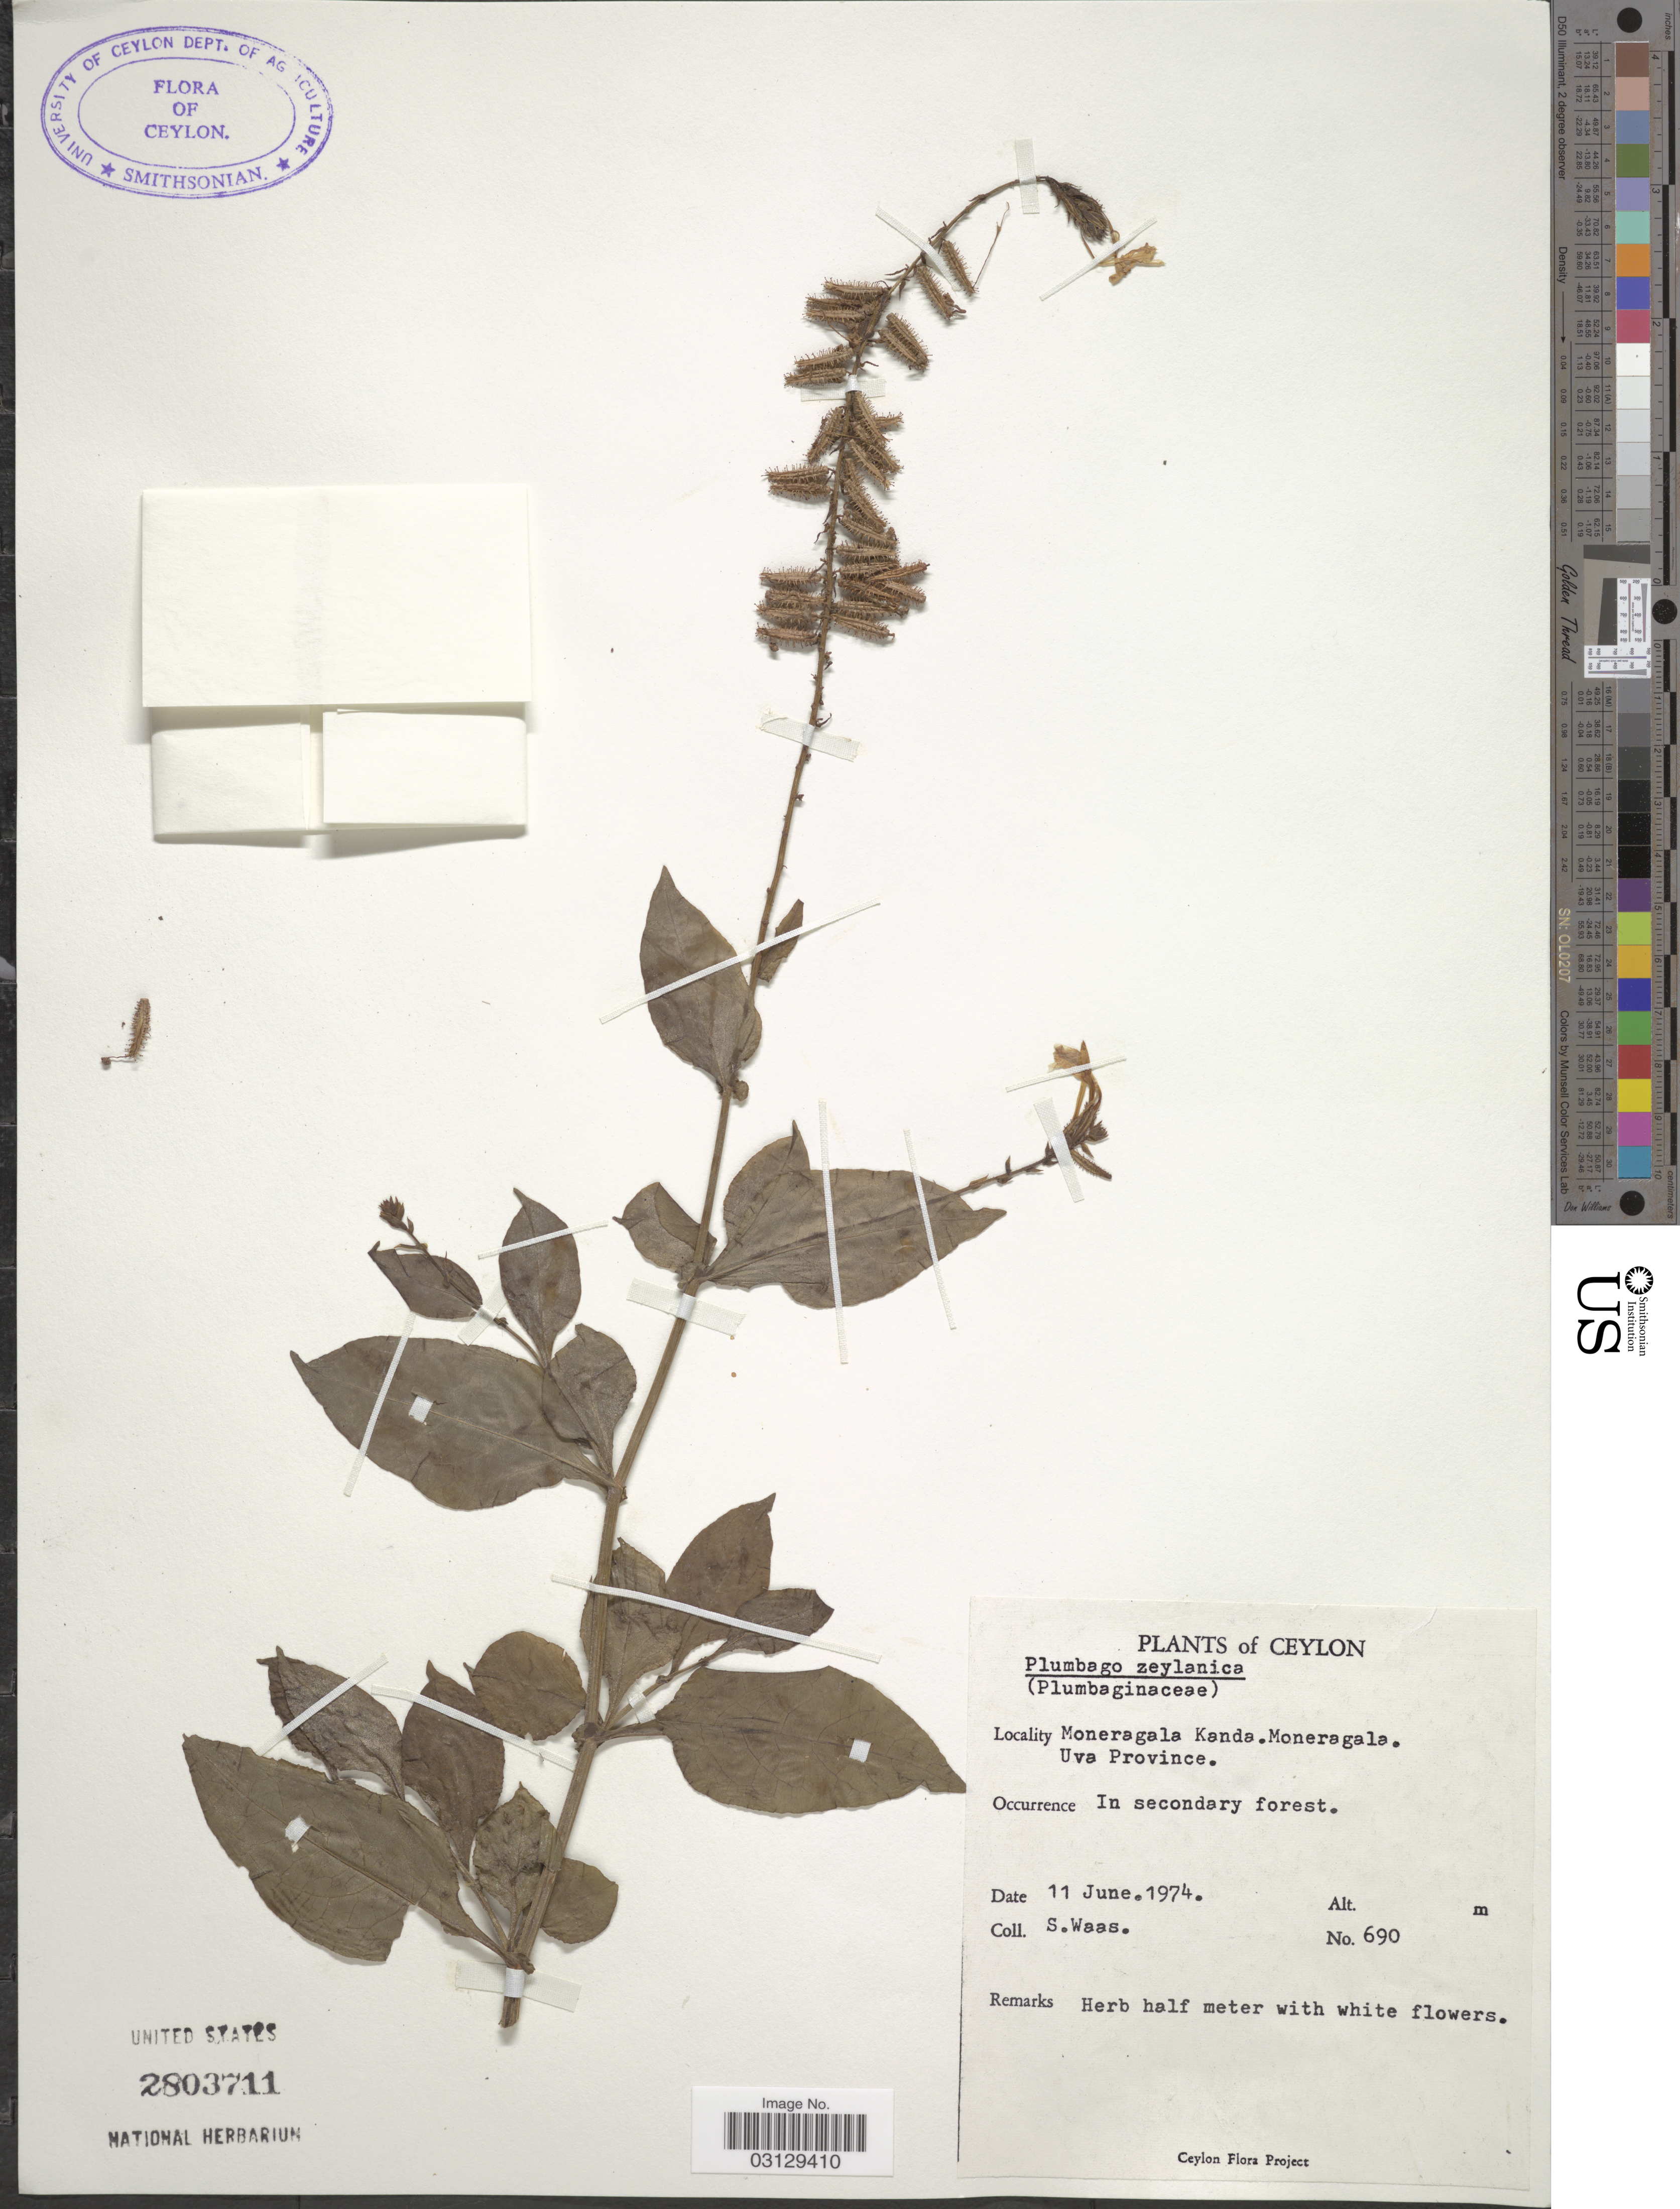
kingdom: Plantae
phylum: Tracheophyta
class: Magnoliopsida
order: Caryophyllales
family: Plumbaginaceae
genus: Plumbago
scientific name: Plumbago zeylanica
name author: L.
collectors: S. Waas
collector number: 690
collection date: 1974-06-11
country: Sri Lanka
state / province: Uva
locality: Ceylon. Moneragala Kanda. Moneragala.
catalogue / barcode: US 2803711